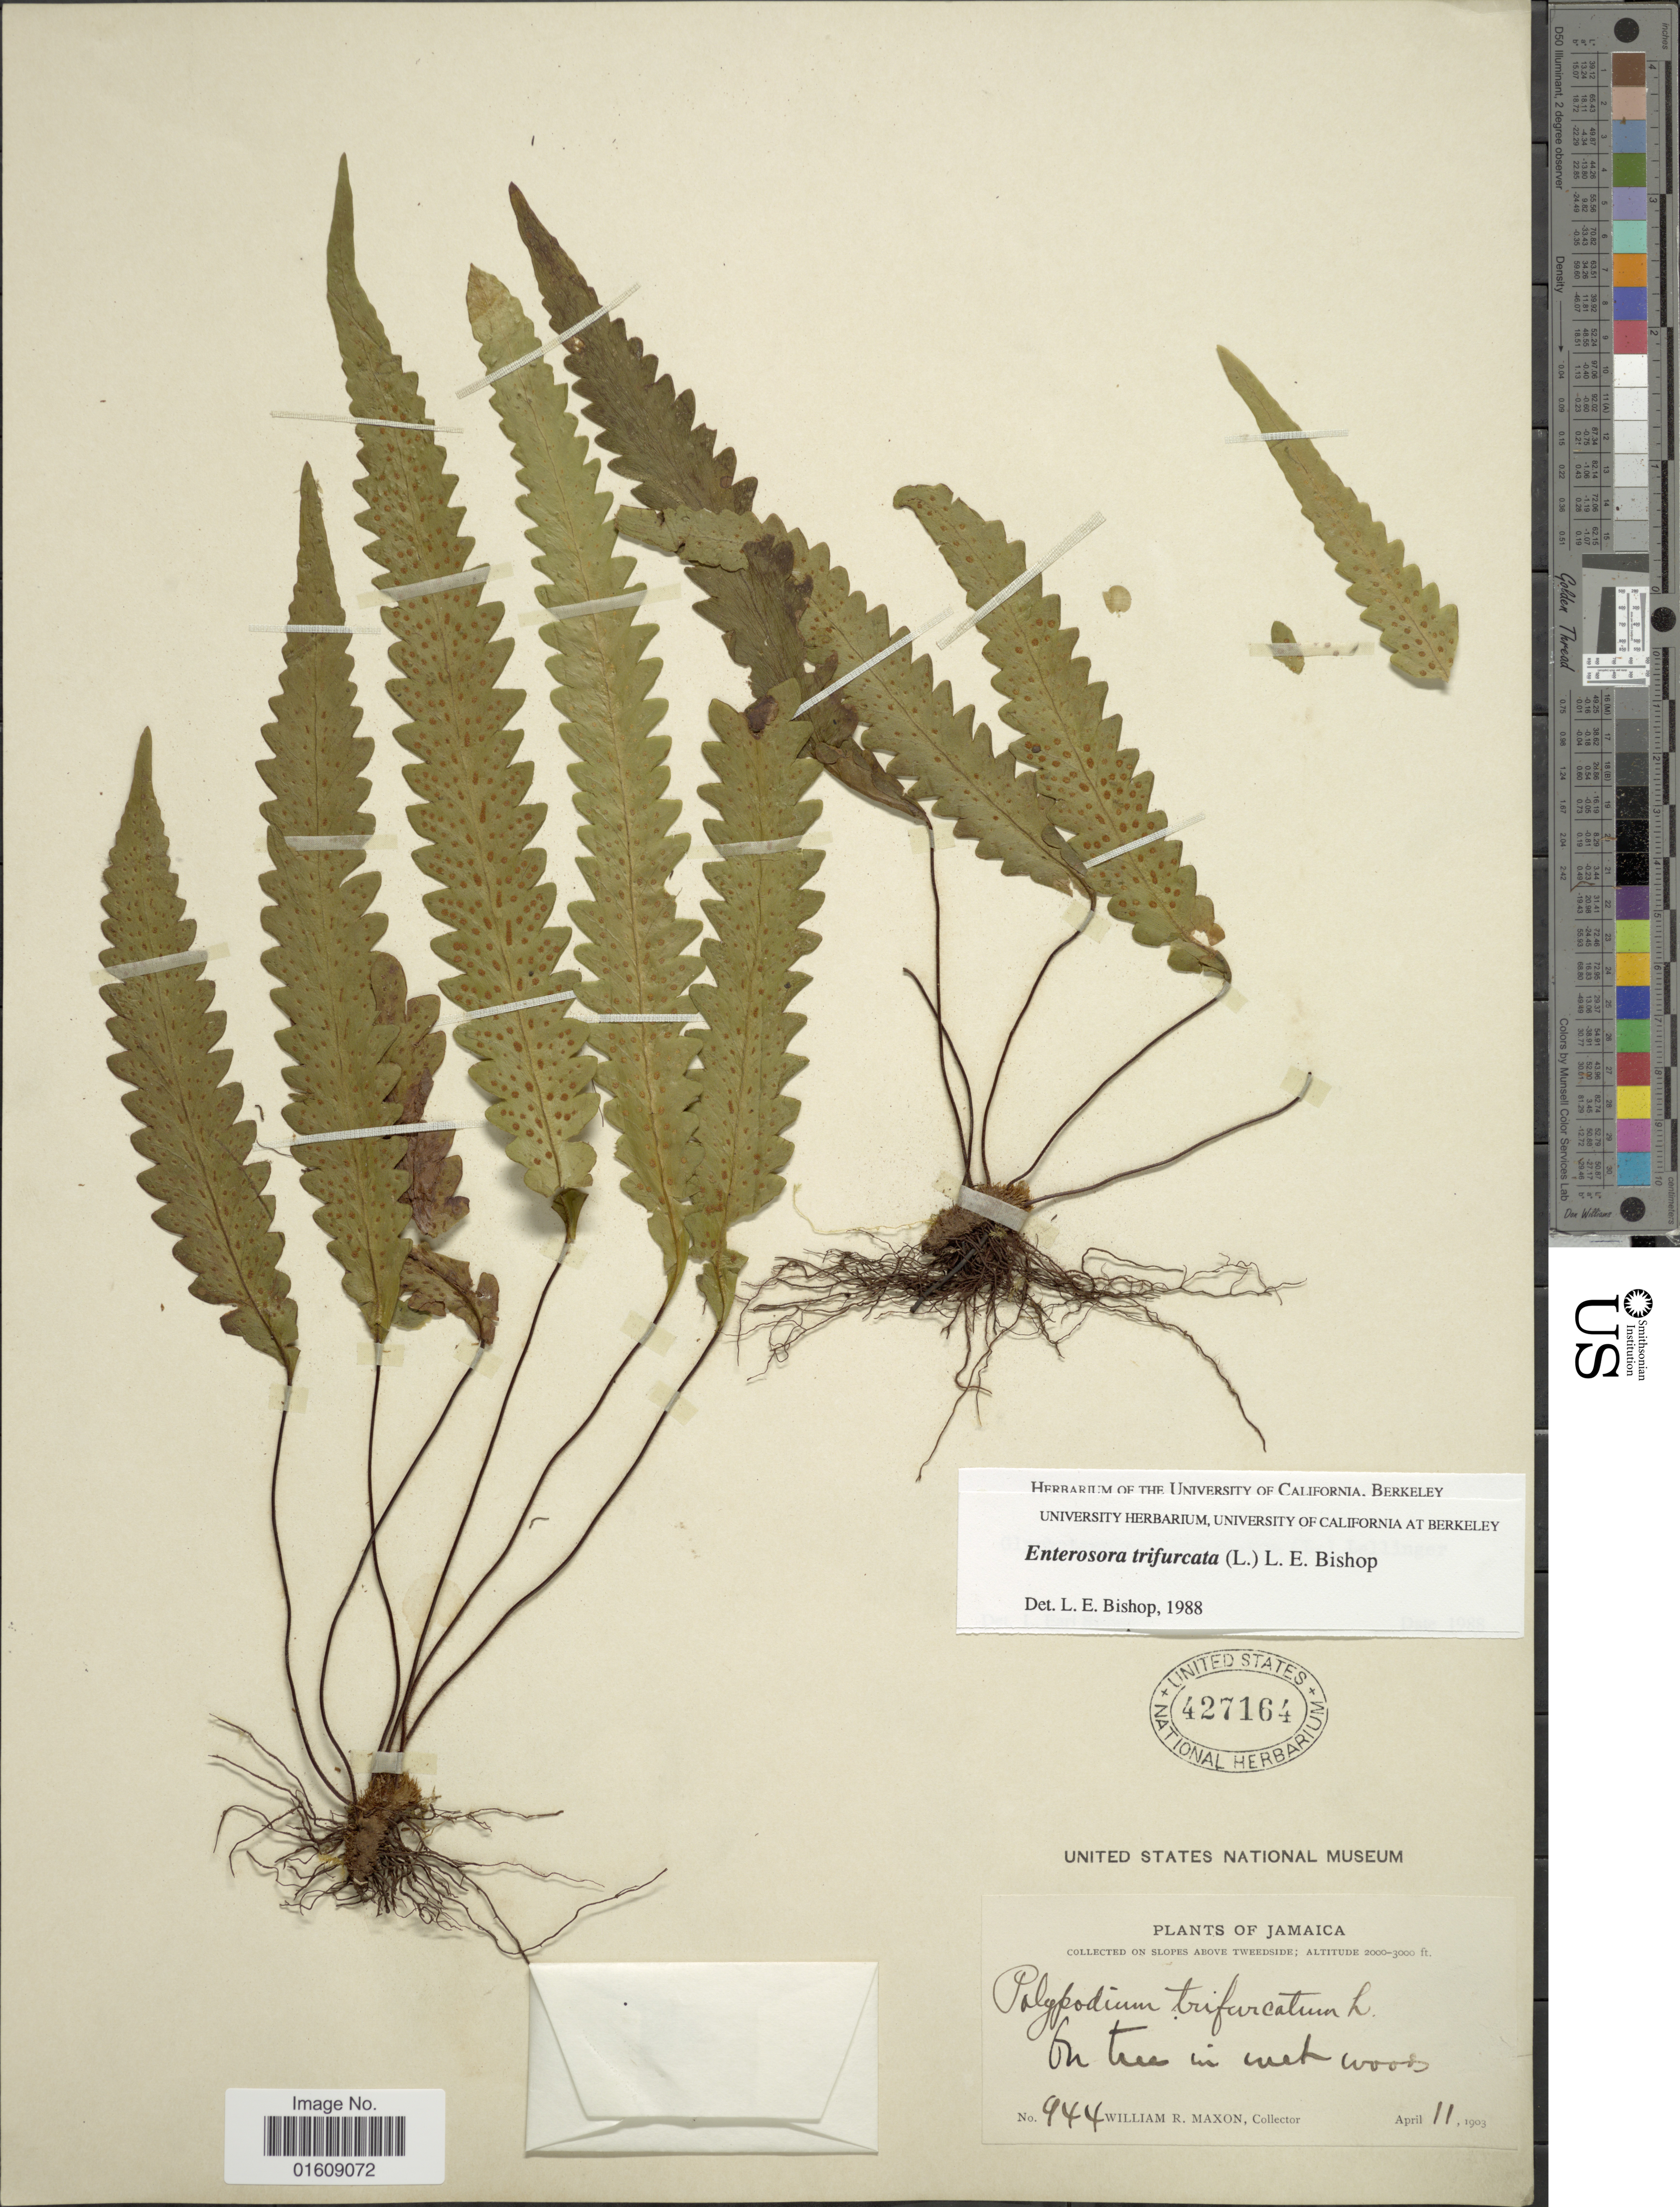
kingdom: Plantae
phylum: Tracheophyta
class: Polypodiopsida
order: Polypodiales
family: Polypodiaceae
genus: Enterosora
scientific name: Enterosora trifurcata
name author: (L.) L.E. Bishop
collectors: W. R. Maxon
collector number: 944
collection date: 1903-04-11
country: Jamaica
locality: Jamaica, on slopes above Tweedside.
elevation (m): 610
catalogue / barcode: US 427164